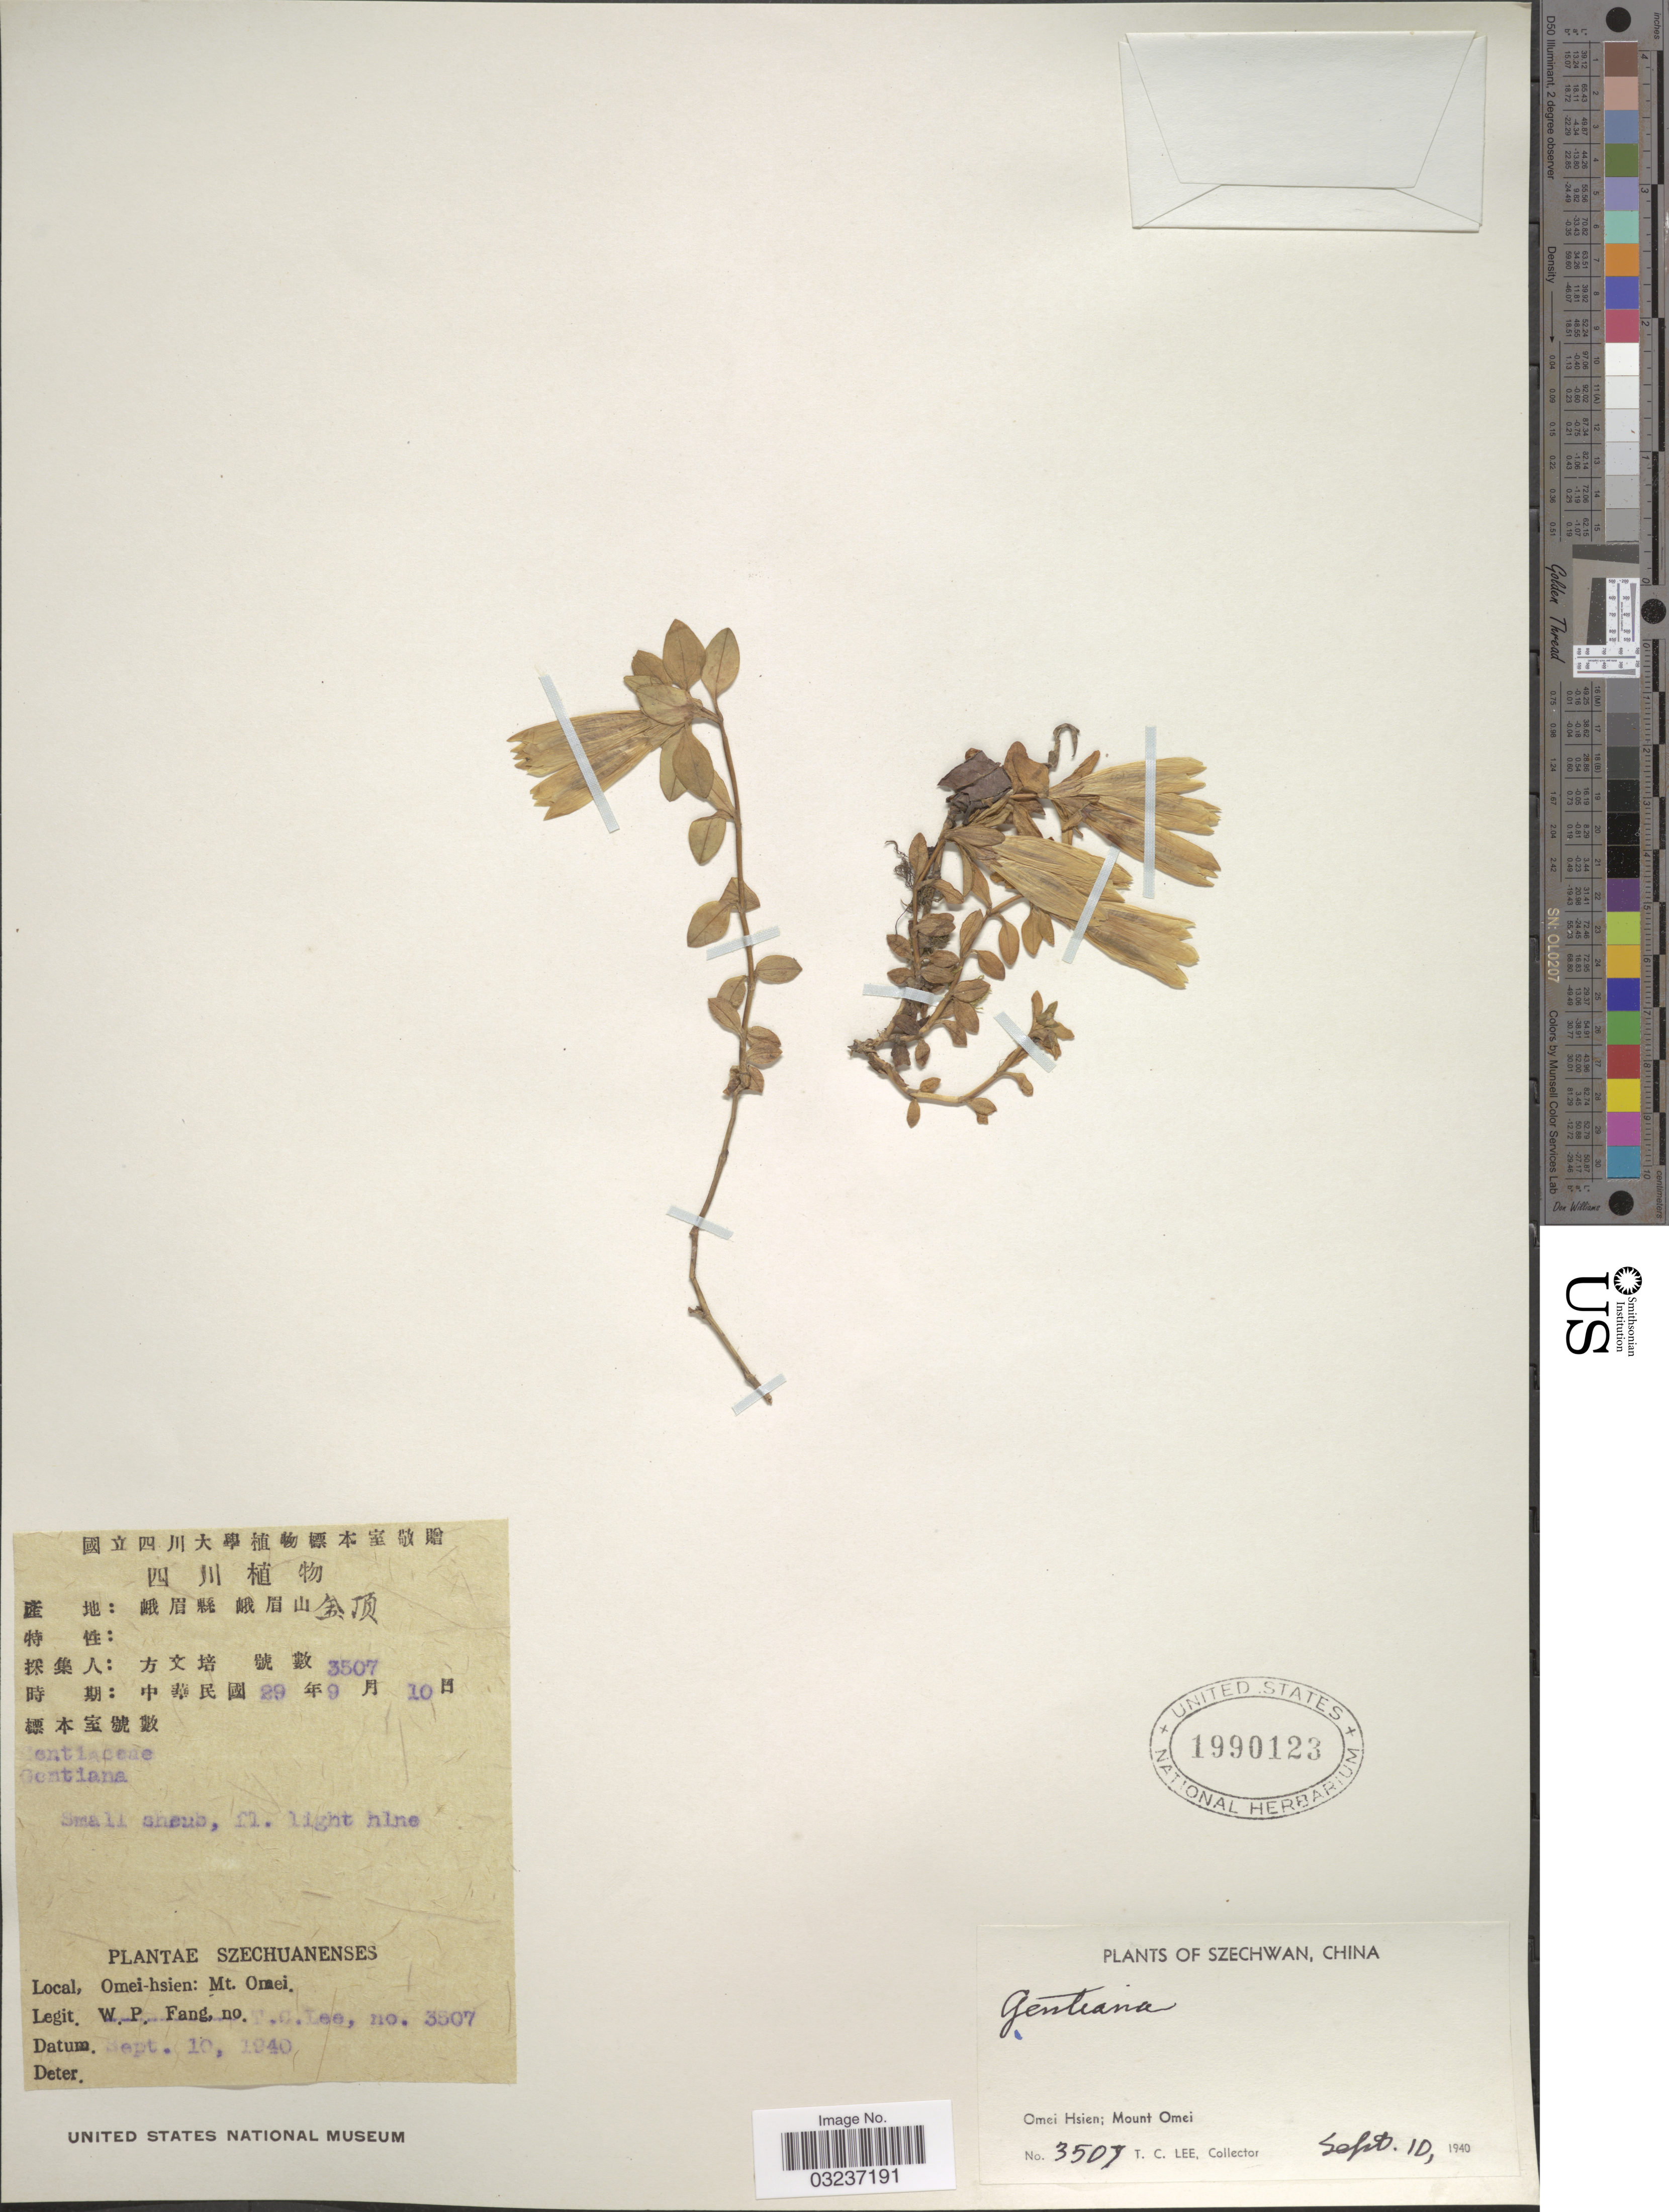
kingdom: Plantae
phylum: Tracheophyta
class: Magnoliopsida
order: Gentianales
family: Gentianaceae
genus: Gentiana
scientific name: Gentiana sp.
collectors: T. Lee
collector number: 3507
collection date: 1940-09-10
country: China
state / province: Sichuan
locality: Szechwan. Omei Hsien; Mount Omei.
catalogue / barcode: US 1990123